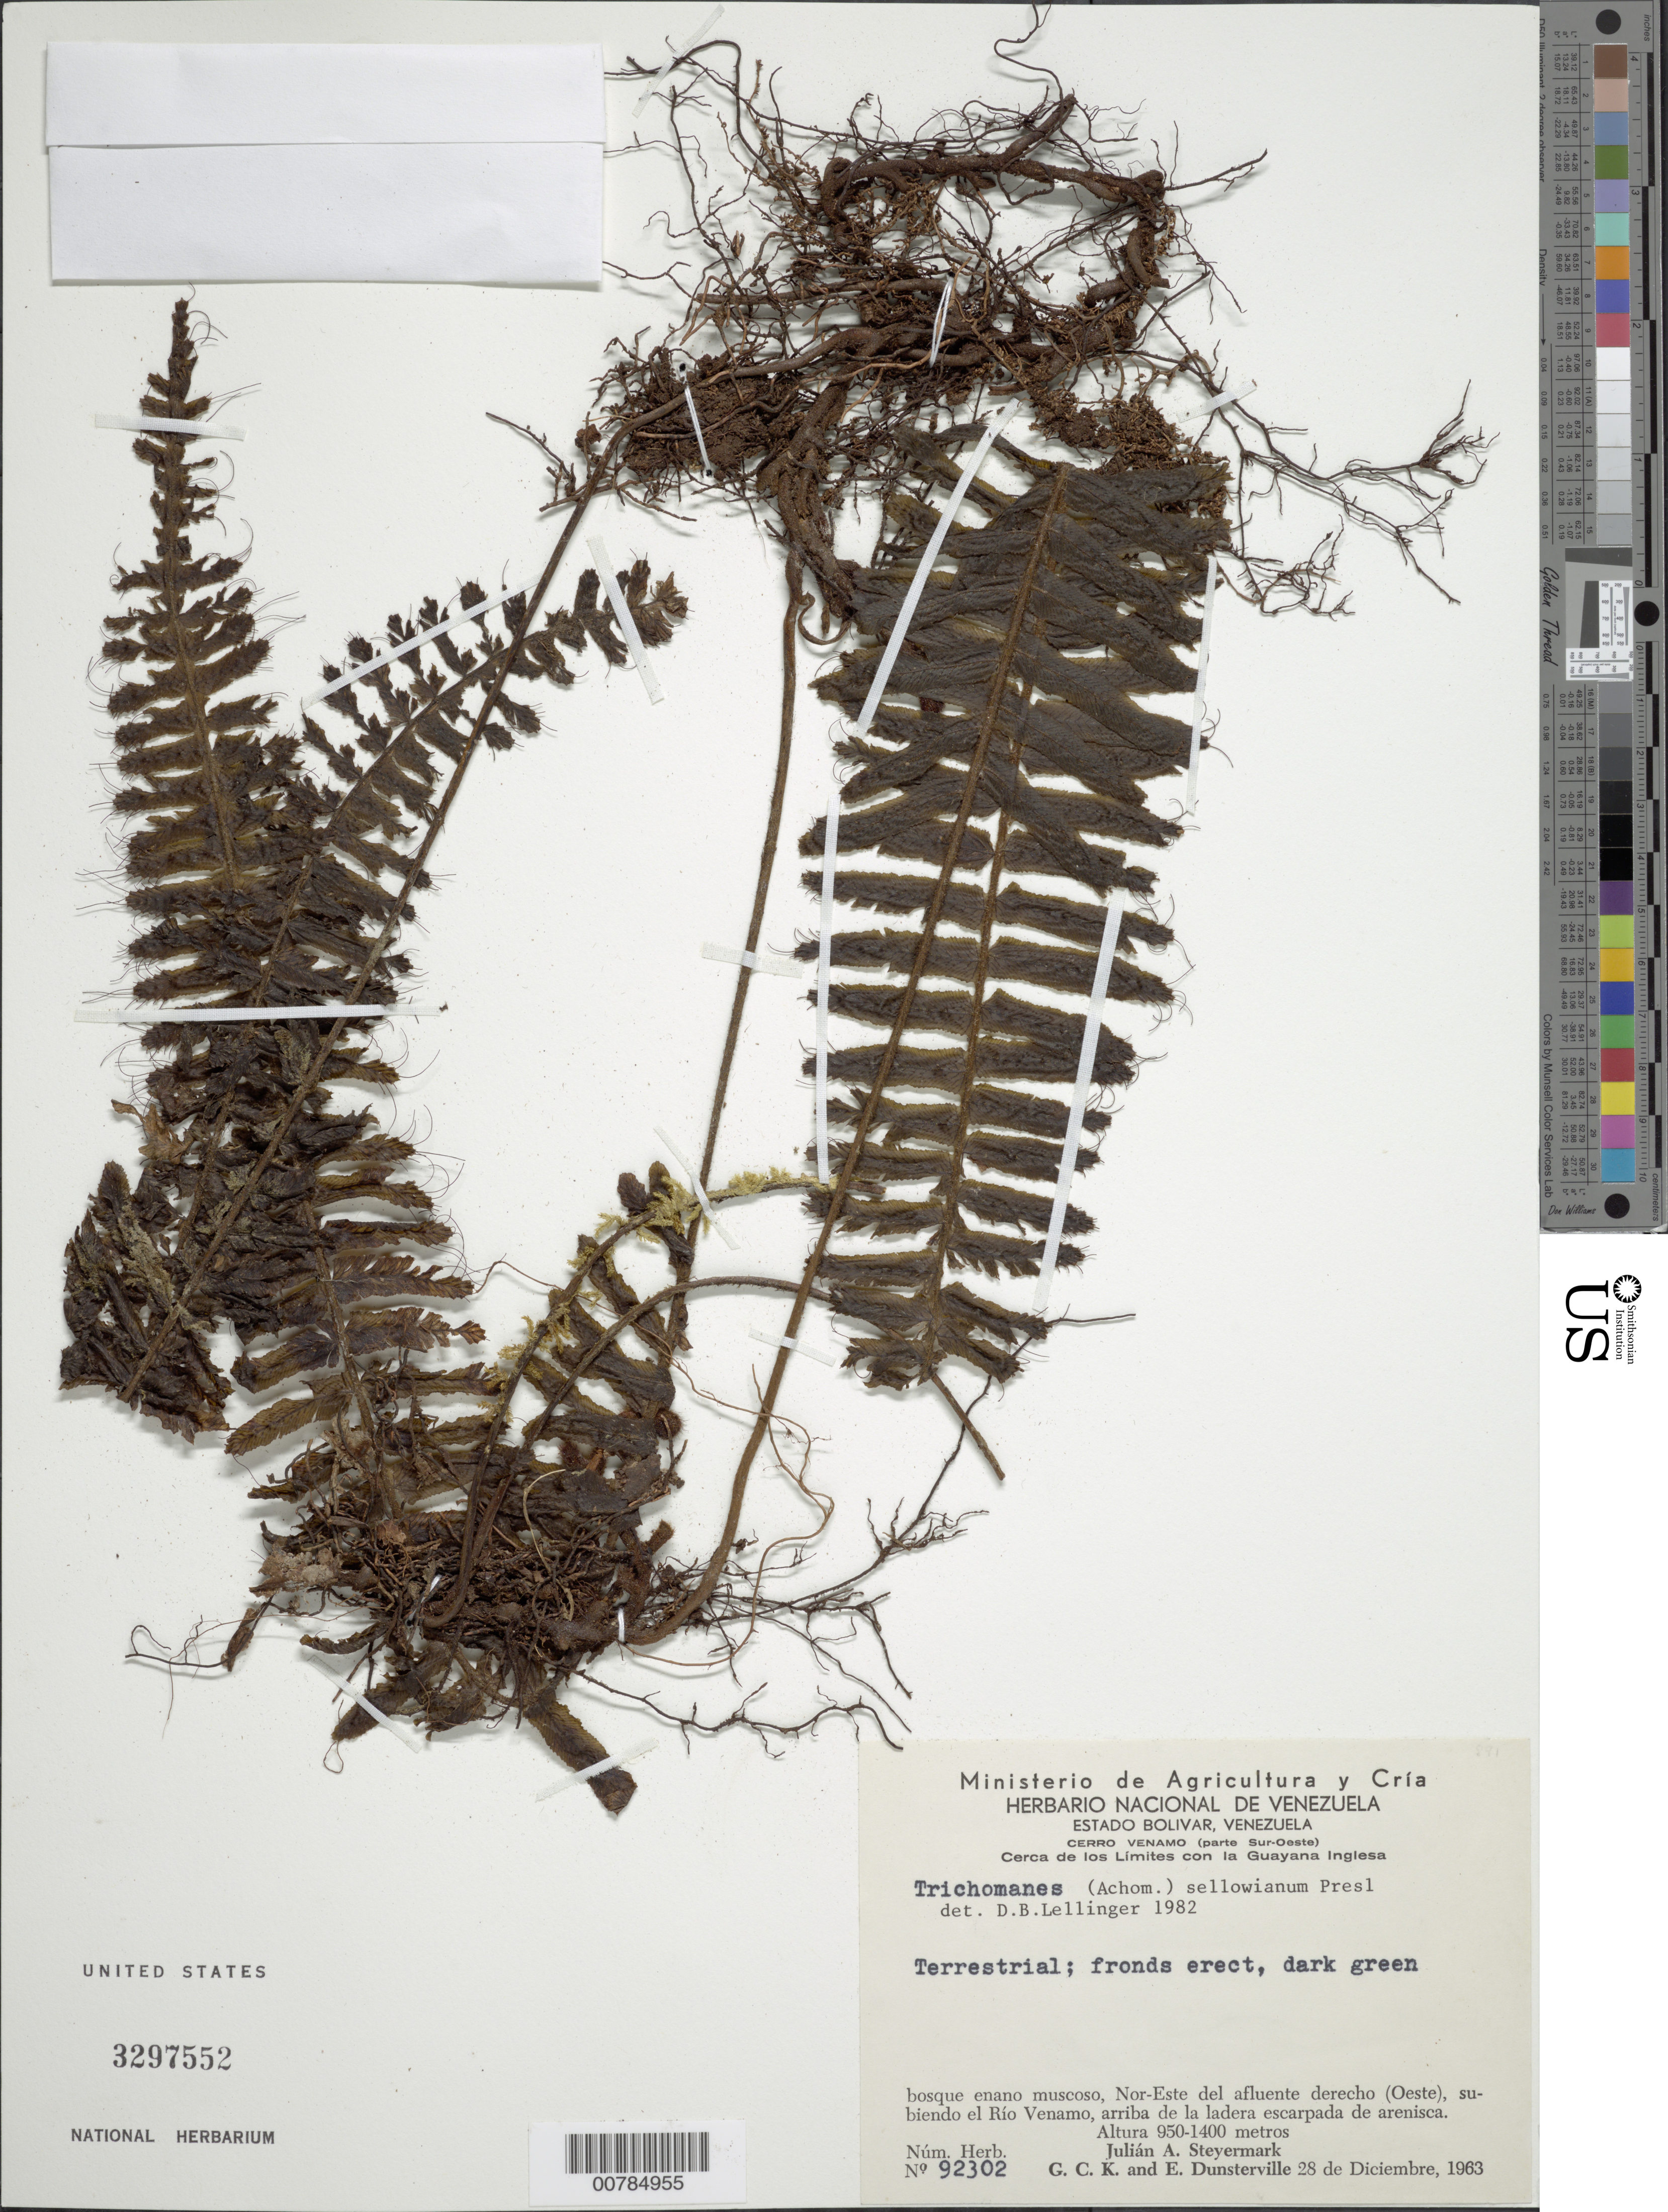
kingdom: Plantae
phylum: Tracheophyta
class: Polypodiopsida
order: Hymenophyllales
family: Hymenophyllaceae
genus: Trichomanes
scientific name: Trichomanes cristatum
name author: Kaulf.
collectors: J. Steyermark, G. C. K. Dunsterville & E. Dunsterville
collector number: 92302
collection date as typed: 28-Dec-63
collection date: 1963-12-28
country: Venezuela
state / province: Bolívar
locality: Cerro Venamo, Río Venamo, cerca de los limites con Guayana Inglesa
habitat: Bosque enano muscoso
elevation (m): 950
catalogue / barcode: US 3297552